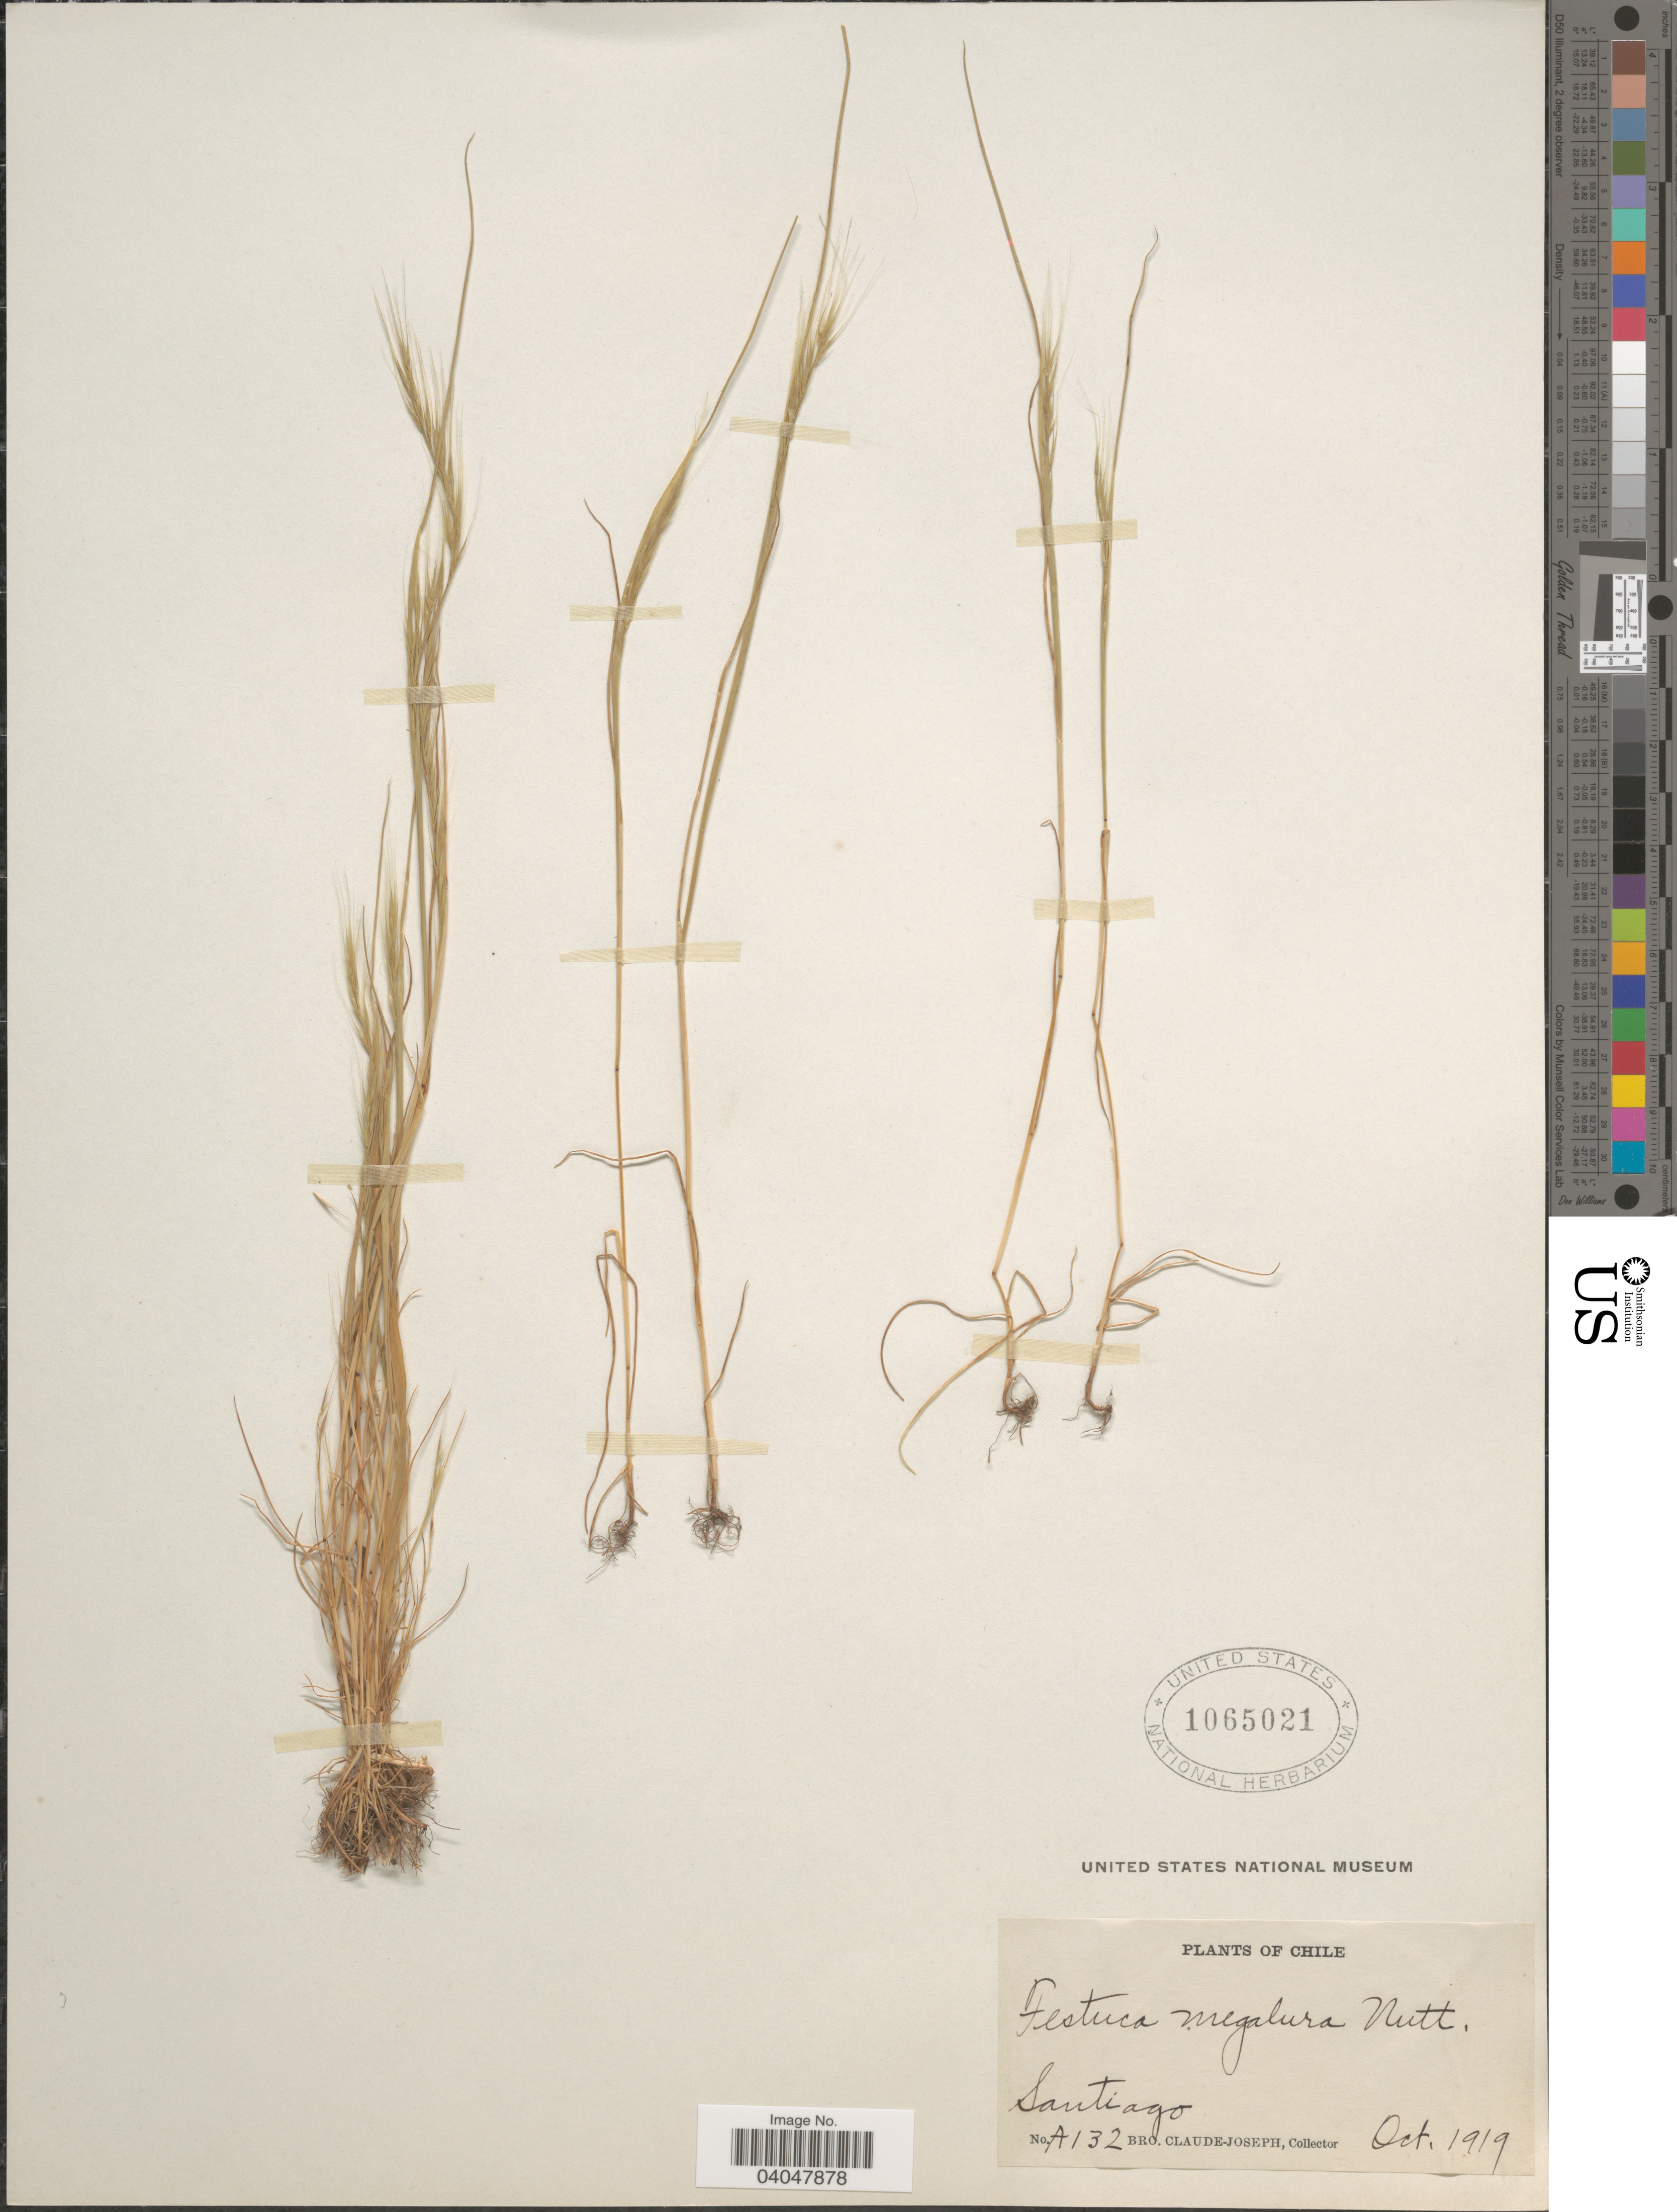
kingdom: Plantae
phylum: Tracheophyta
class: Liliopsida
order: Poales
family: Poaceae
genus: Festuca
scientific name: Festuca megalura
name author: Nutt.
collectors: Bro. Claude-Joseph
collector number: A132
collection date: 1919-10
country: Chile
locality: Santiago.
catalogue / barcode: US 1065021